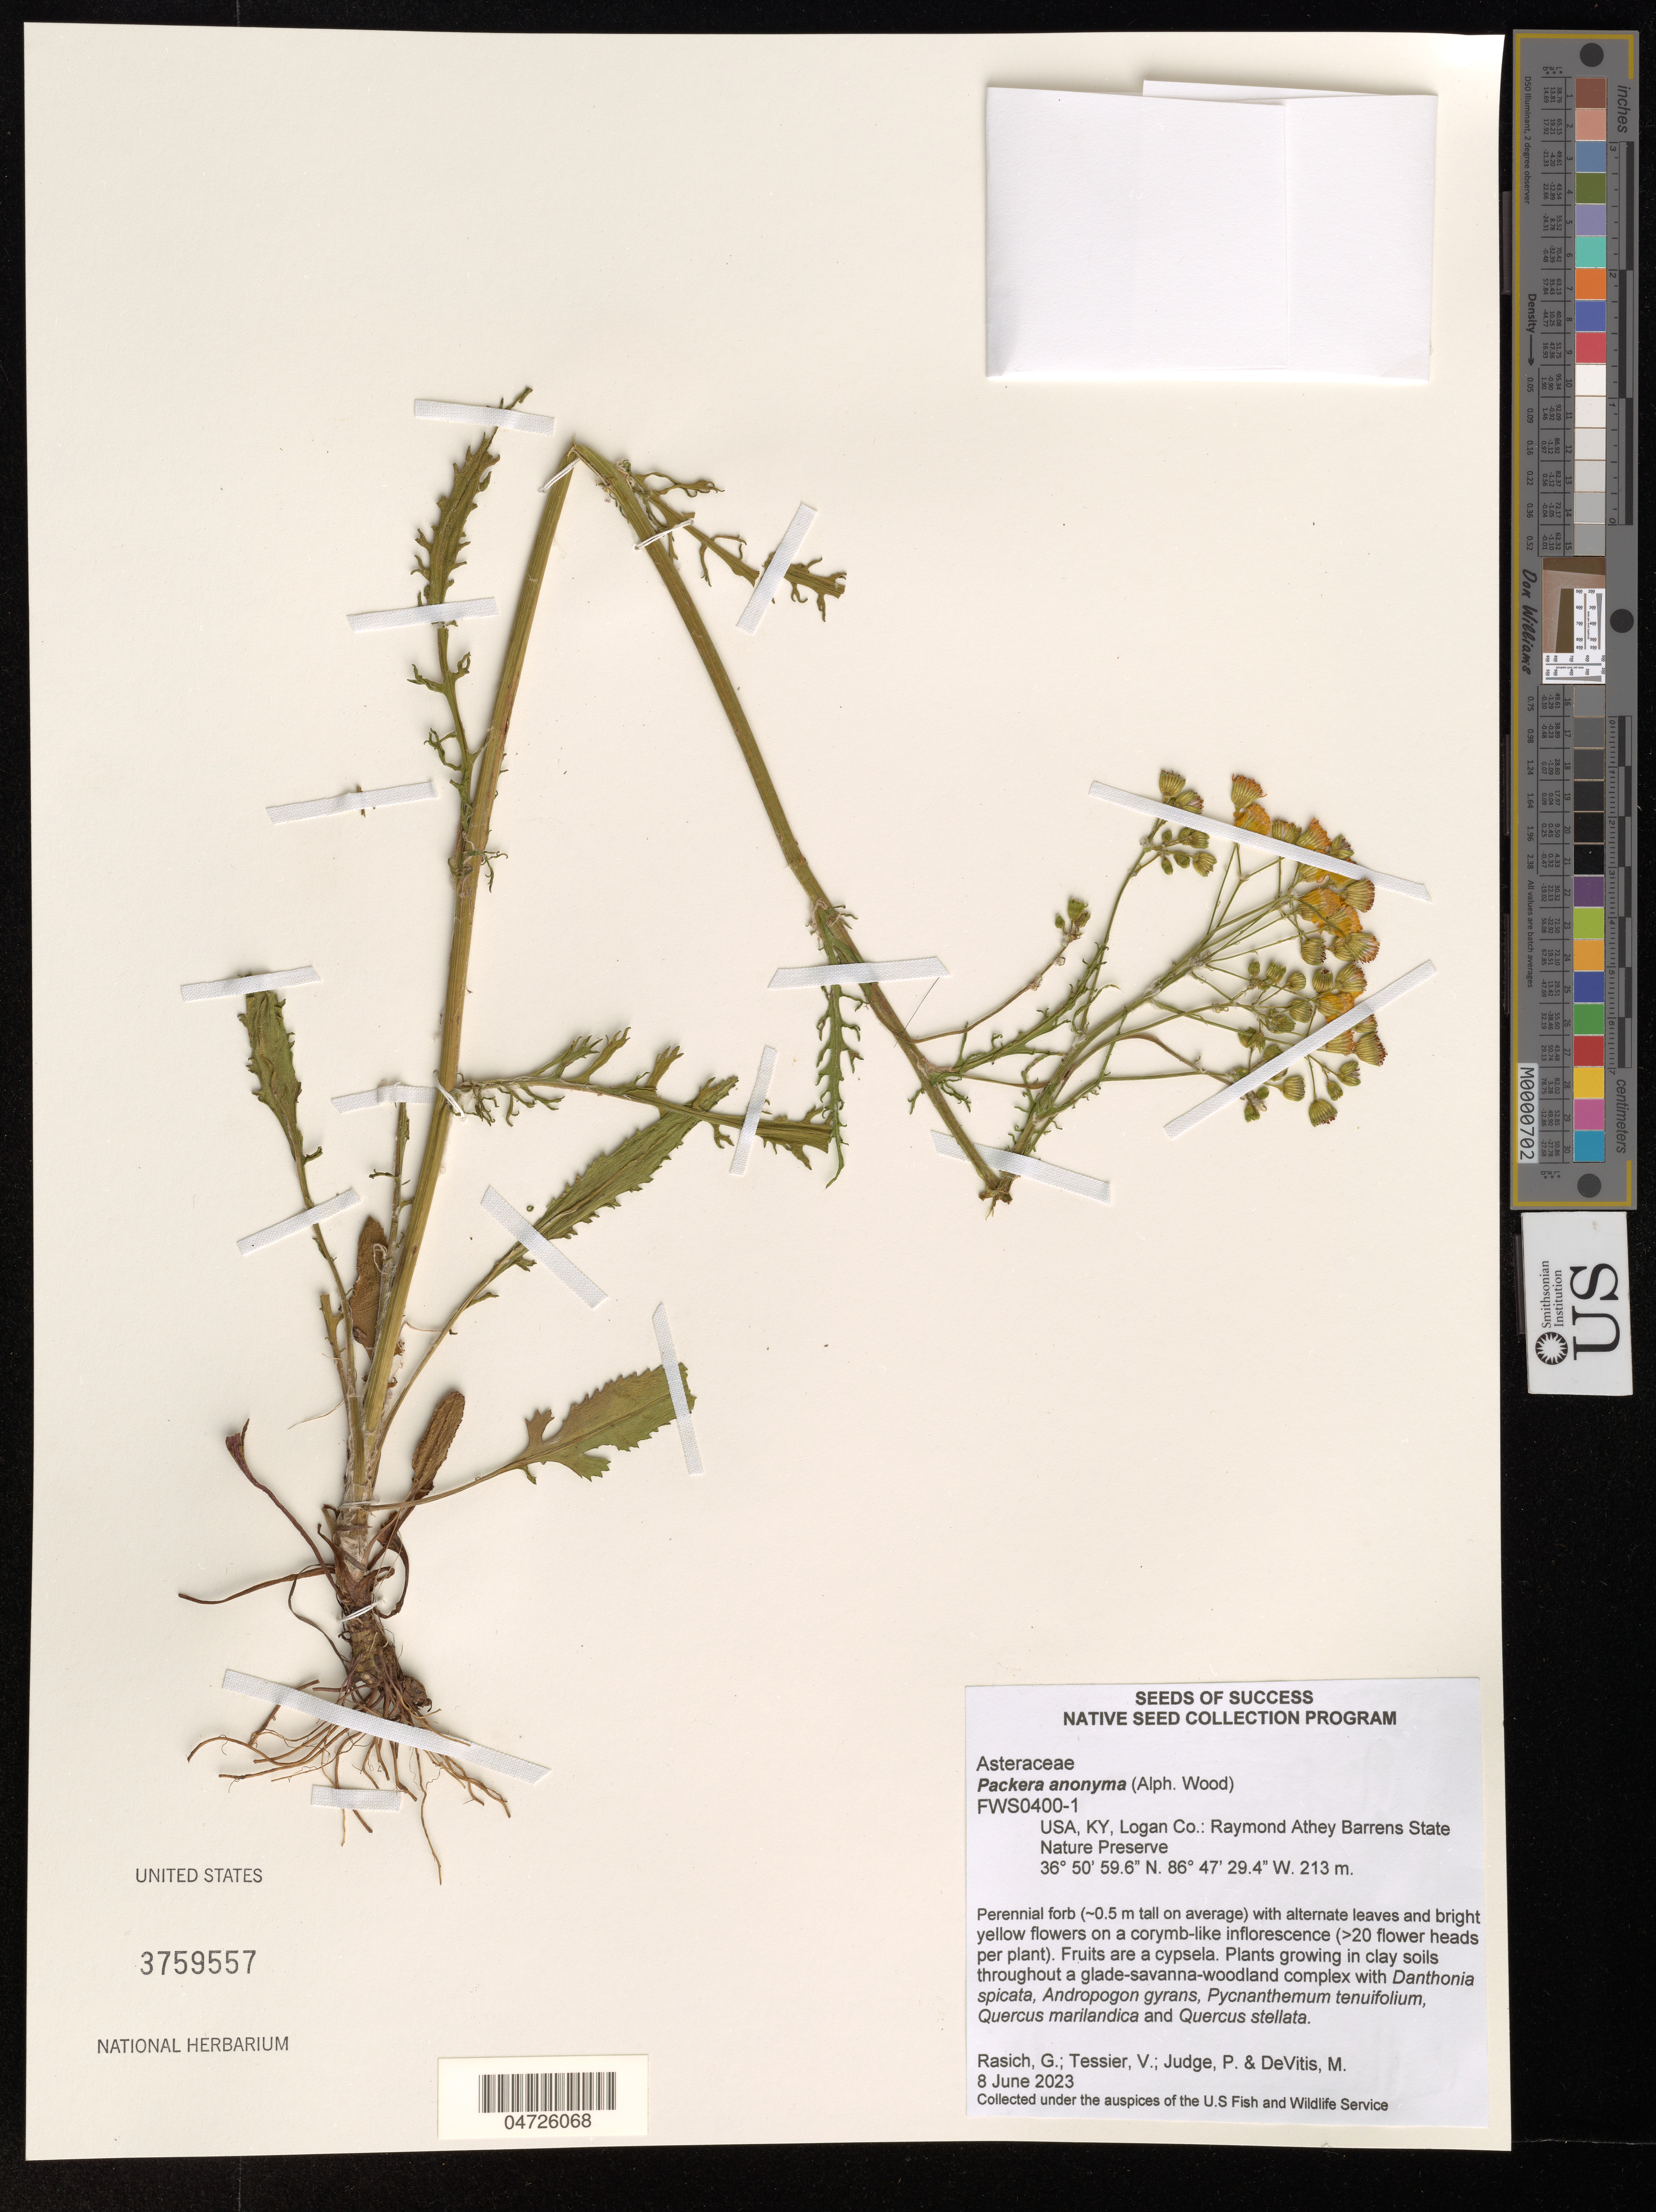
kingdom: Plantae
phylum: Tracheophyta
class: Magnoliopsida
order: Asterales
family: Asteraceae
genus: Packera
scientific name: Packera anonyma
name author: (Alph. Wood) W.A. Weber & Á. Löve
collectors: G. Rasich, V. Tessier, P. Judge & M. De Vitis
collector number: FWS0400-1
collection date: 2023-06-08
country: United States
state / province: Kentucky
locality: Logan Co.: Raymond Athey Barrens State Nature Preserve.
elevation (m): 213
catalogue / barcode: US 3759557